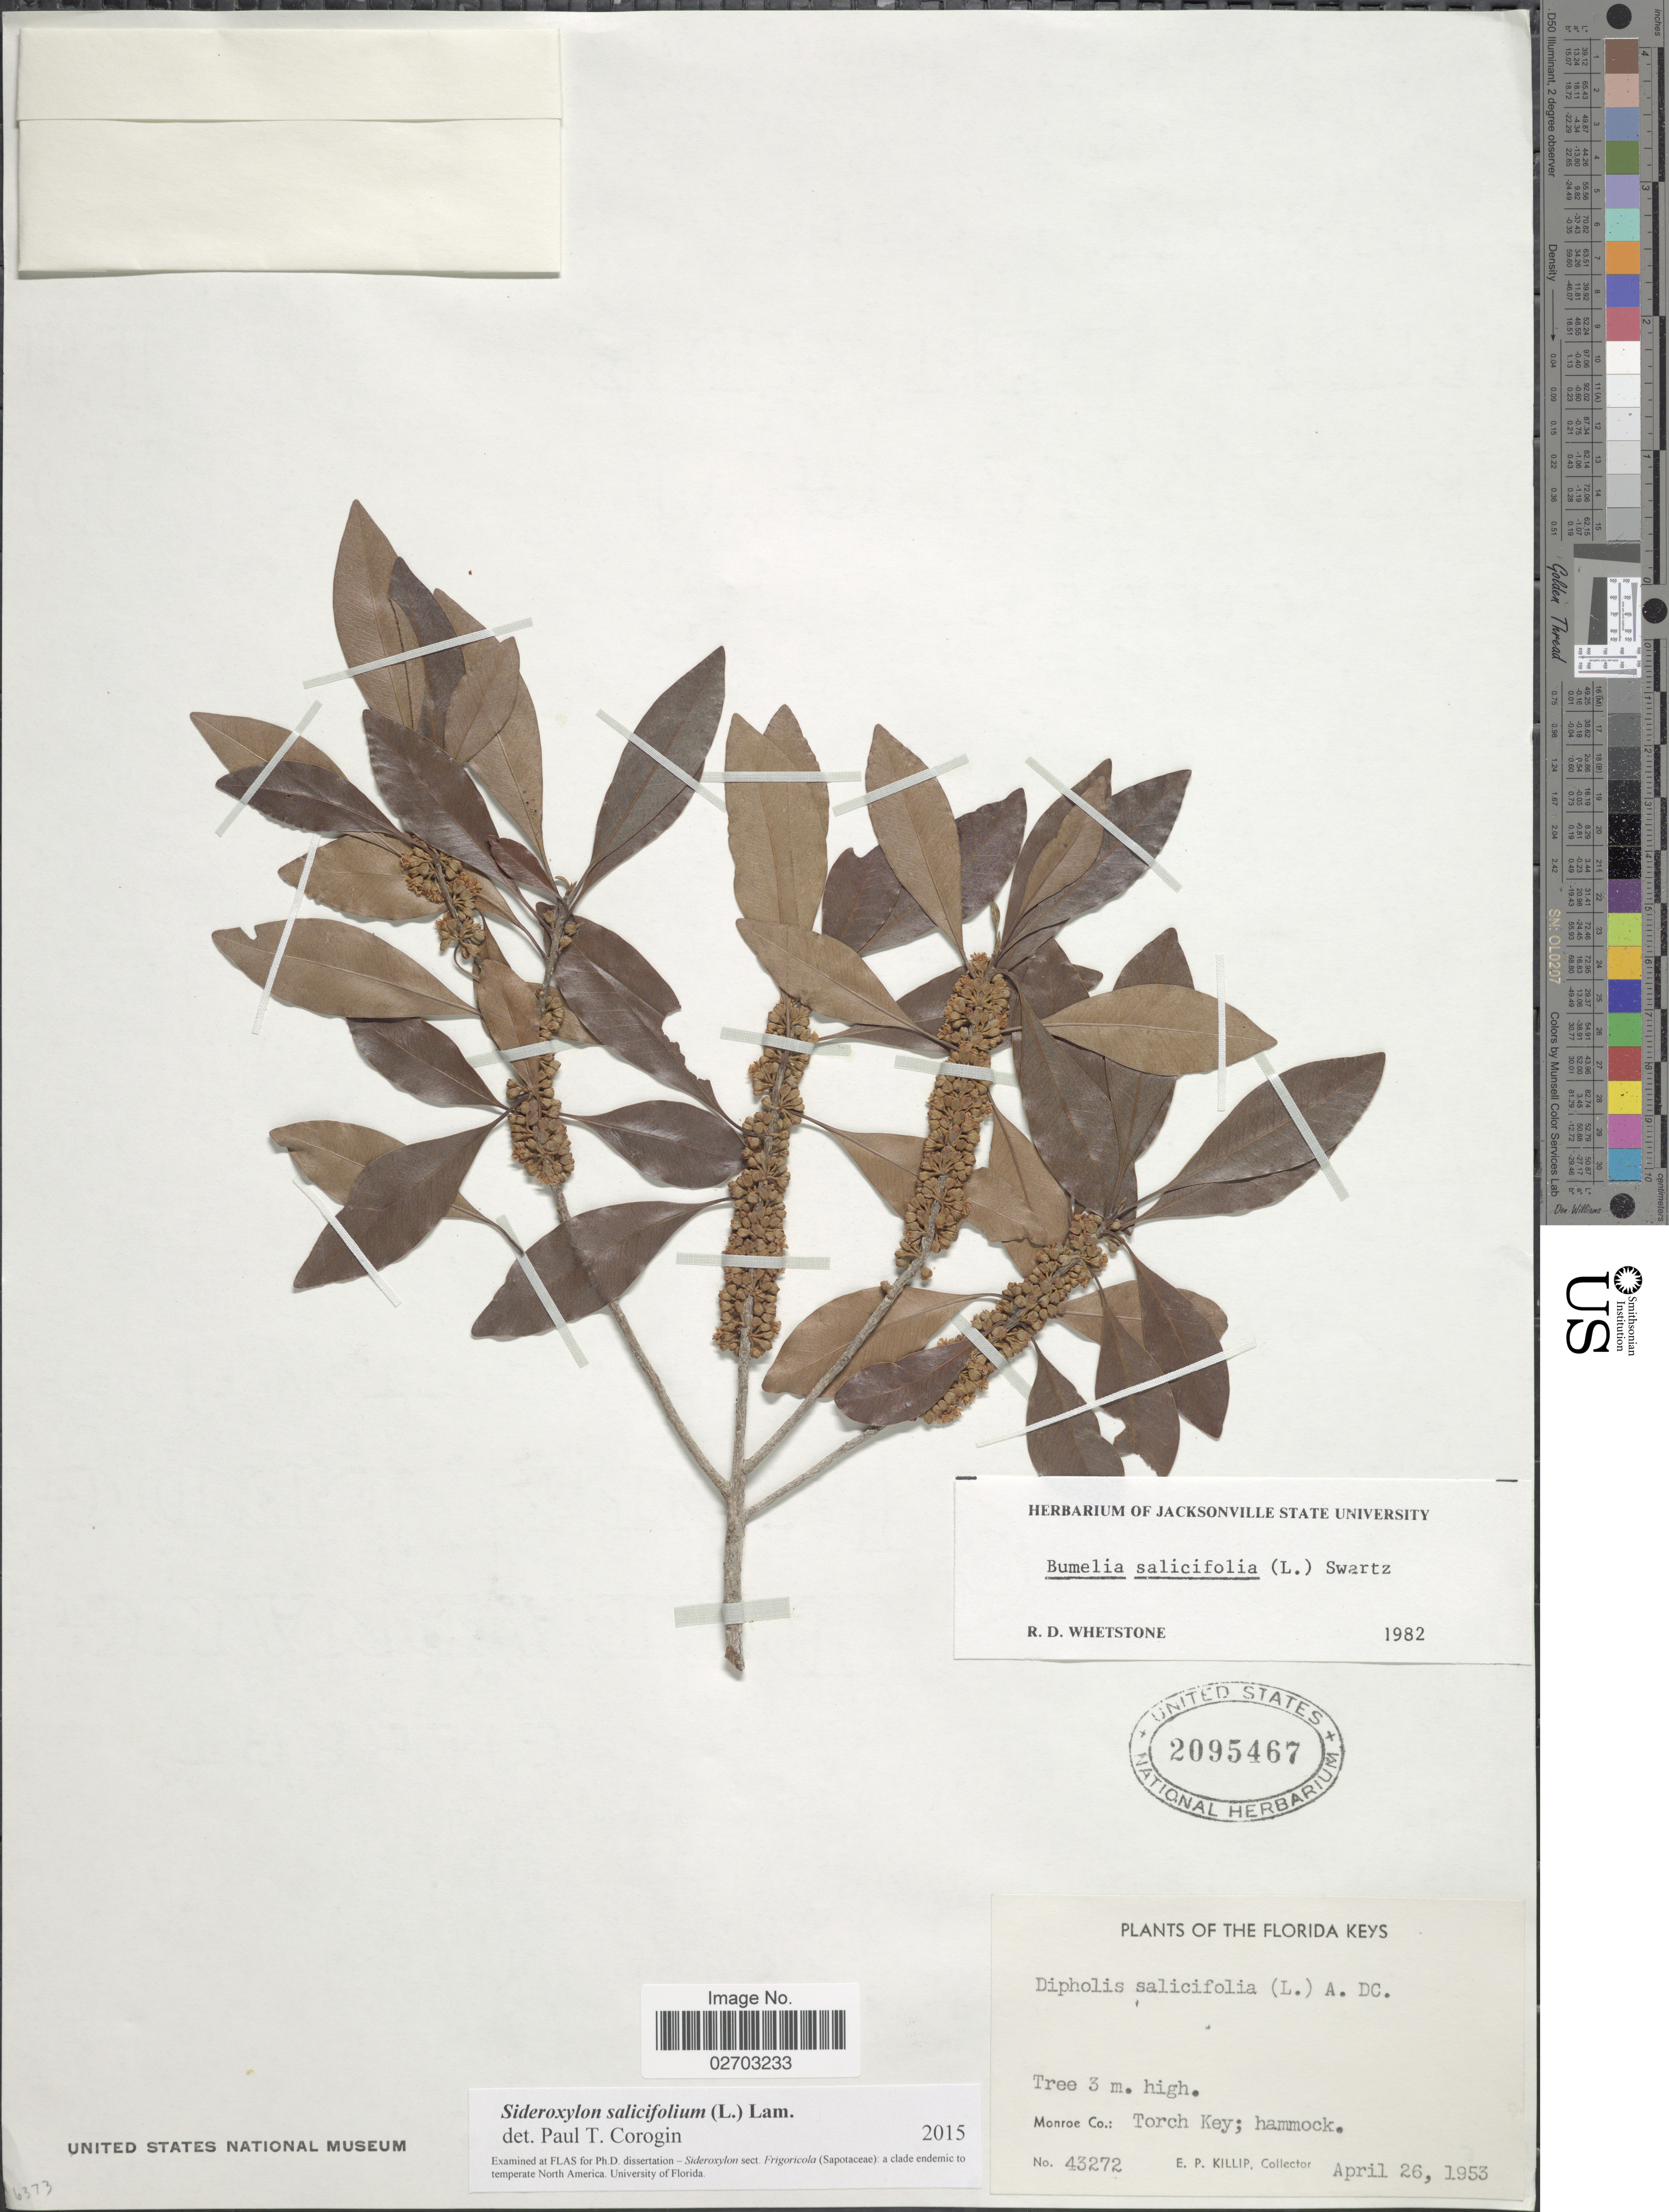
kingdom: Plantae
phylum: Tracheophyta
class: Magnoliopsida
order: Ericales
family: Sapotaceae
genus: Sideroxylon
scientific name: Sideroxylon salicifolium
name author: (L.) Lam.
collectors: E. P. Killip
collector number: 43272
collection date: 1953-04-26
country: United States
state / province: Florida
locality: Florida Keys, Monroe Co.: Torch Key; hammock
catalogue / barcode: US 2095467